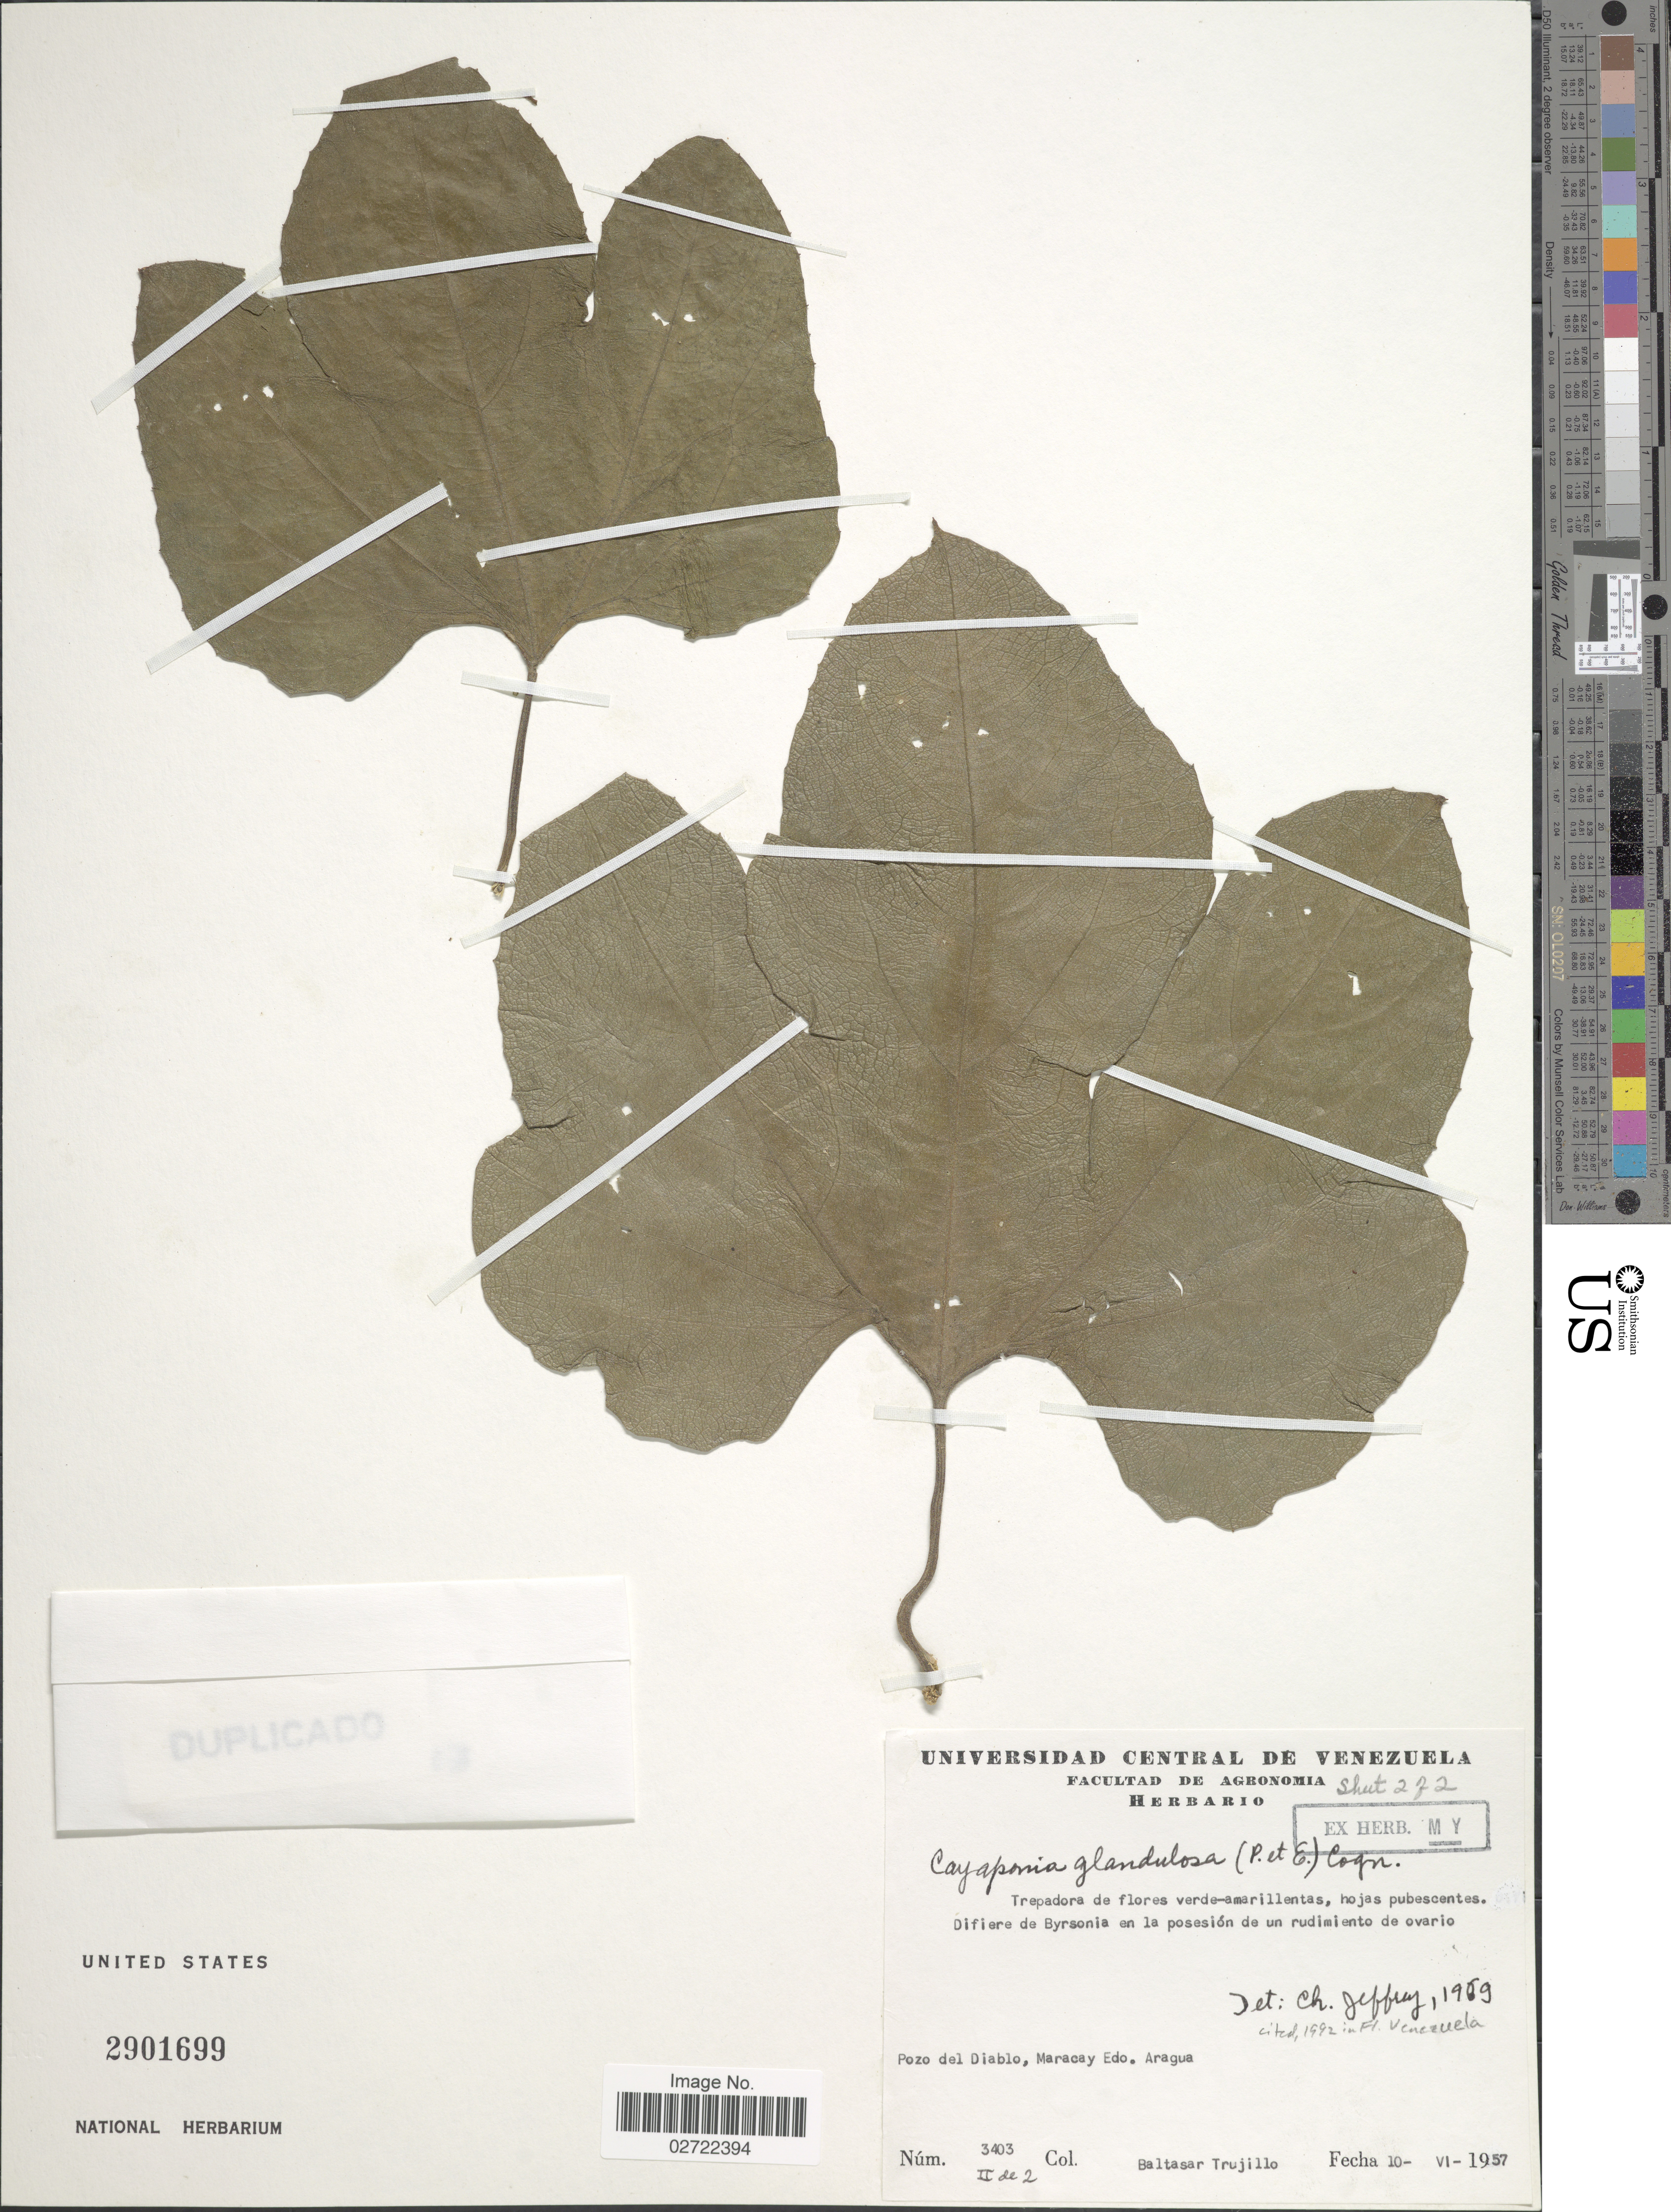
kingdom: Plantae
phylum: Tracheophyta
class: Magnoliopsida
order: Cucurbitales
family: Cucurbitaceae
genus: Cayaponia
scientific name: Cayaponia glandulosa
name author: (Poepp. & Endl.) Cogn.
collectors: B. Trujillo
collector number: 3403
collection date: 1957-06-10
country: Venezuela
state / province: Aragua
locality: Pozo del Diablo, Maracay.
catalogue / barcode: US 2901699